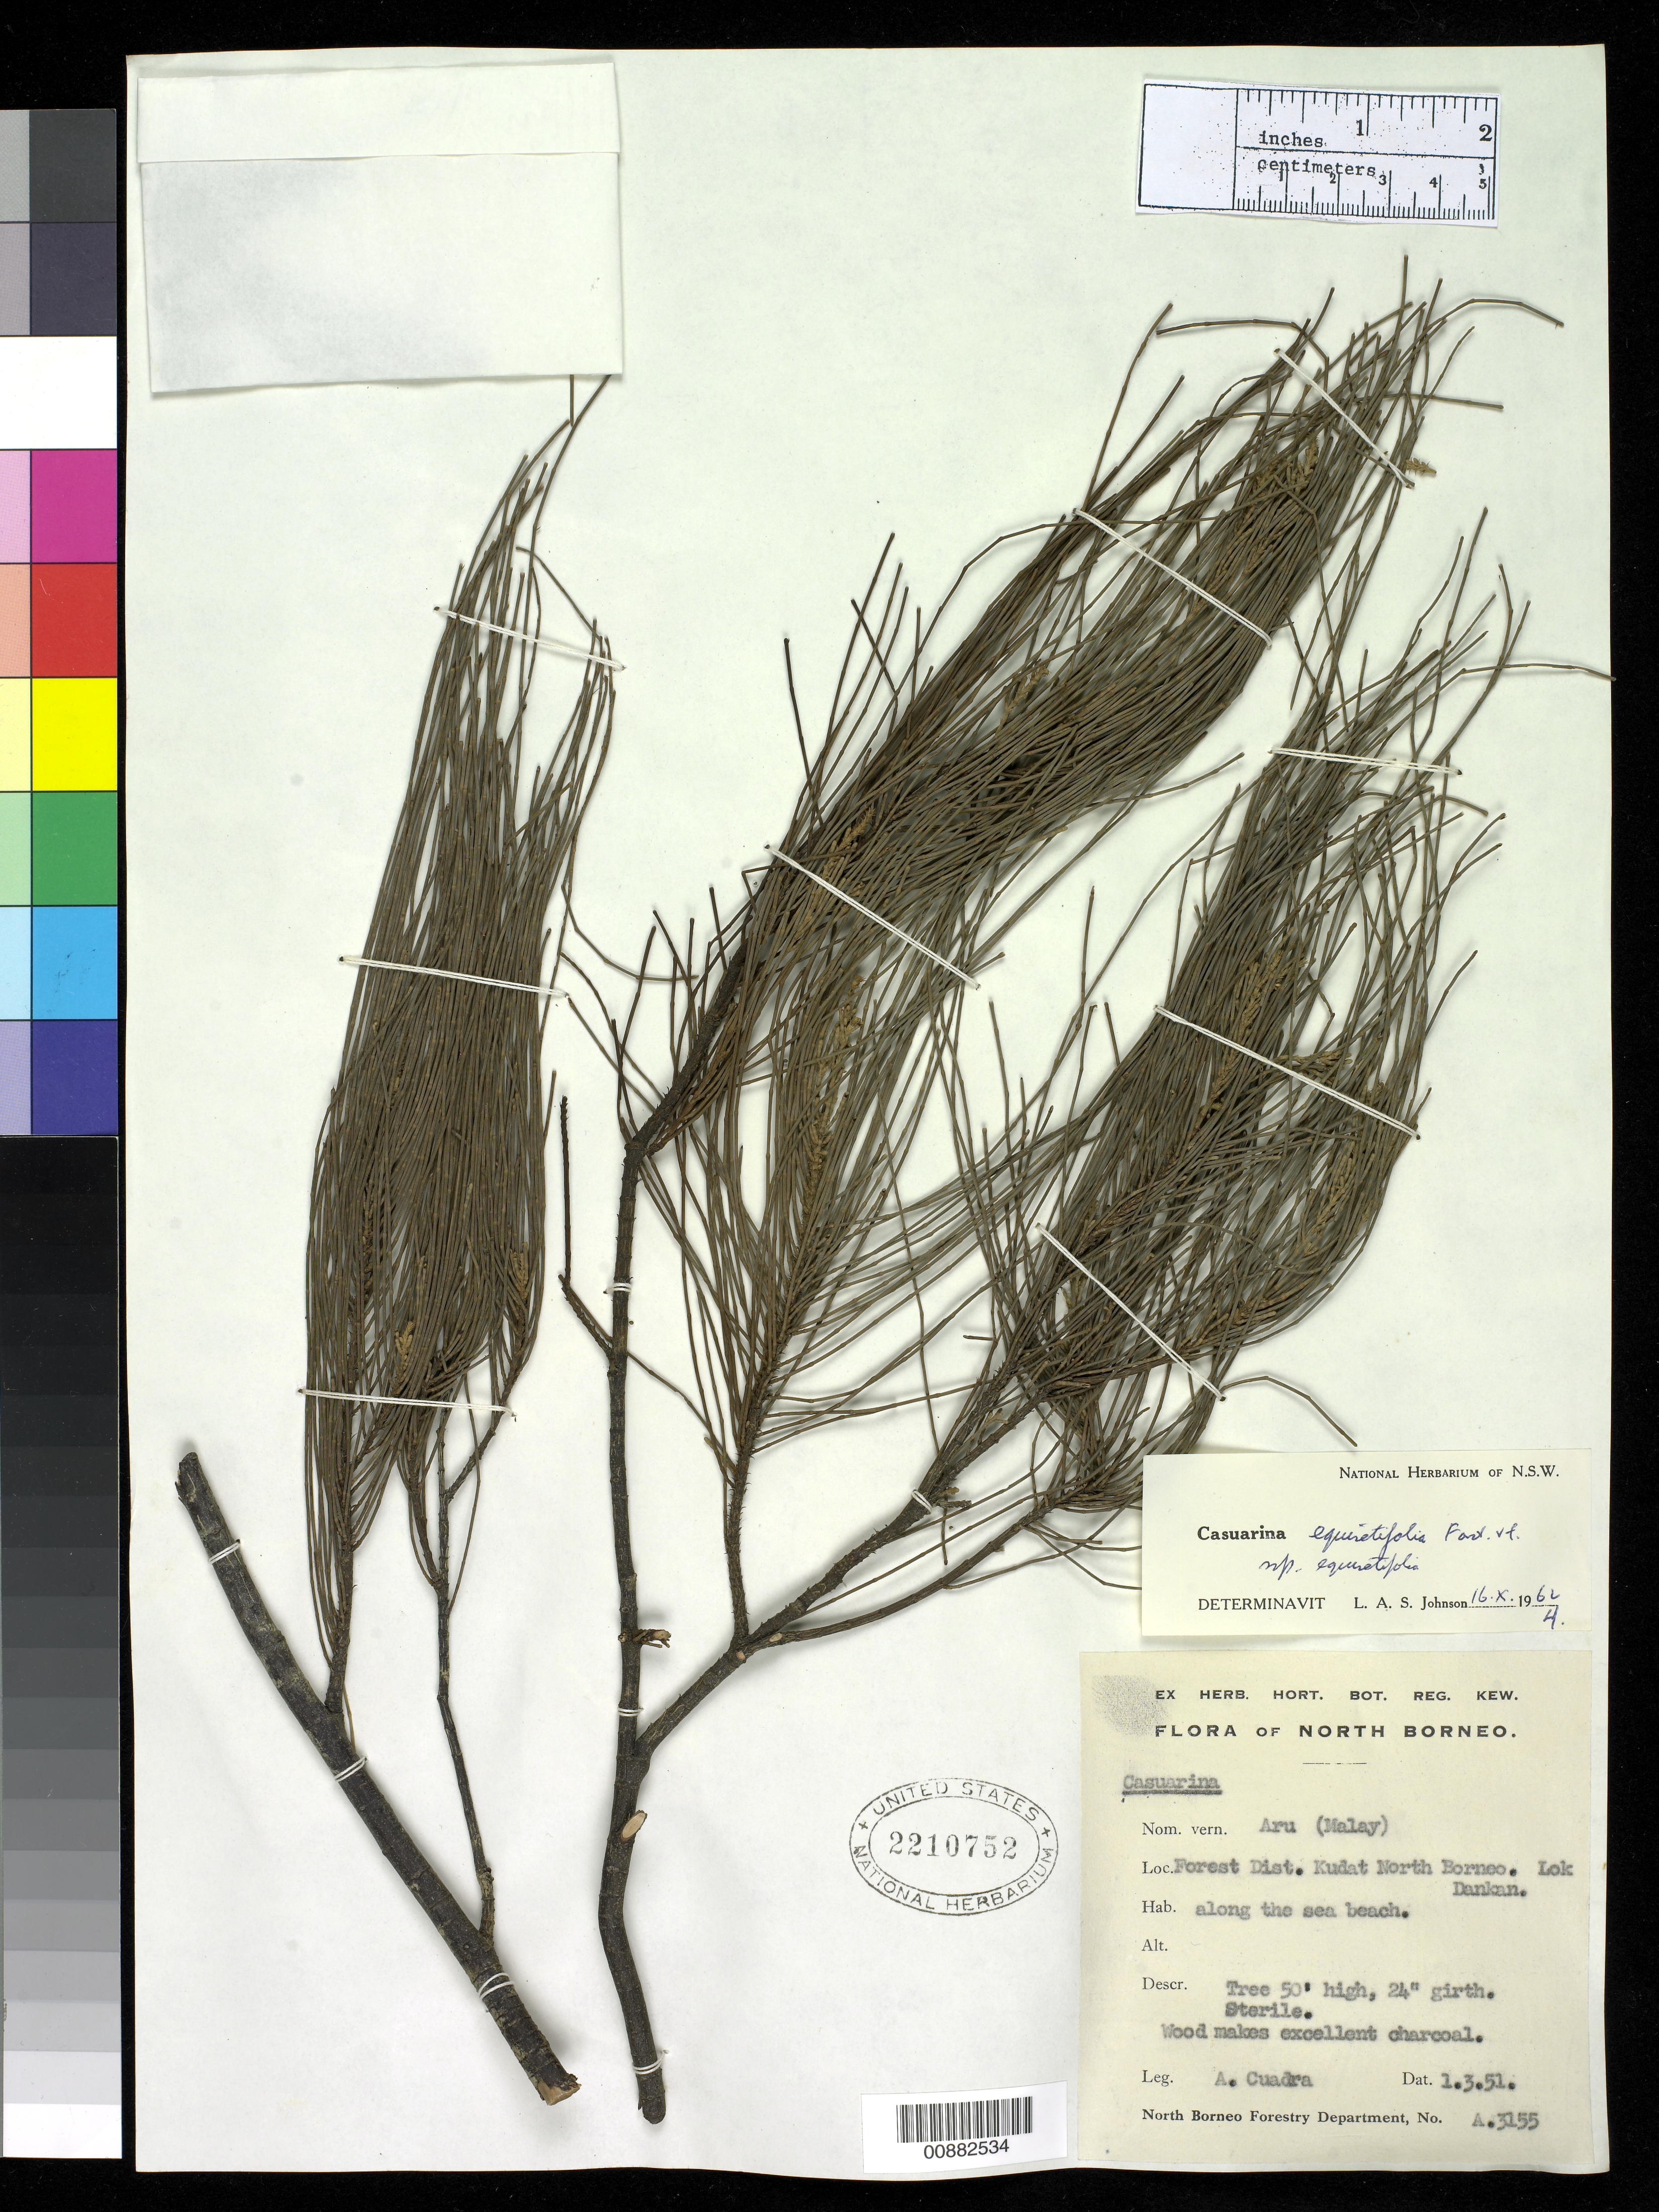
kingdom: Plantae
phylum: Tracheophyta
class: Magnoliopsida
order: Fagales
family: Casuarinaceae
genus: Casuarina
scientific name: Casuarina equisetifolia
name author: L.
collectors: Kadir Bin Abdul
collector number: A 3155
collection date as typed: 18 Dec 1947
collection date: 1947-12-18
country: Malaysia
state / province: Sabah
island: Borneo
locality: Elopura, Sandakan, Sepilok F.R.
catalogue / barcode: US 2210752